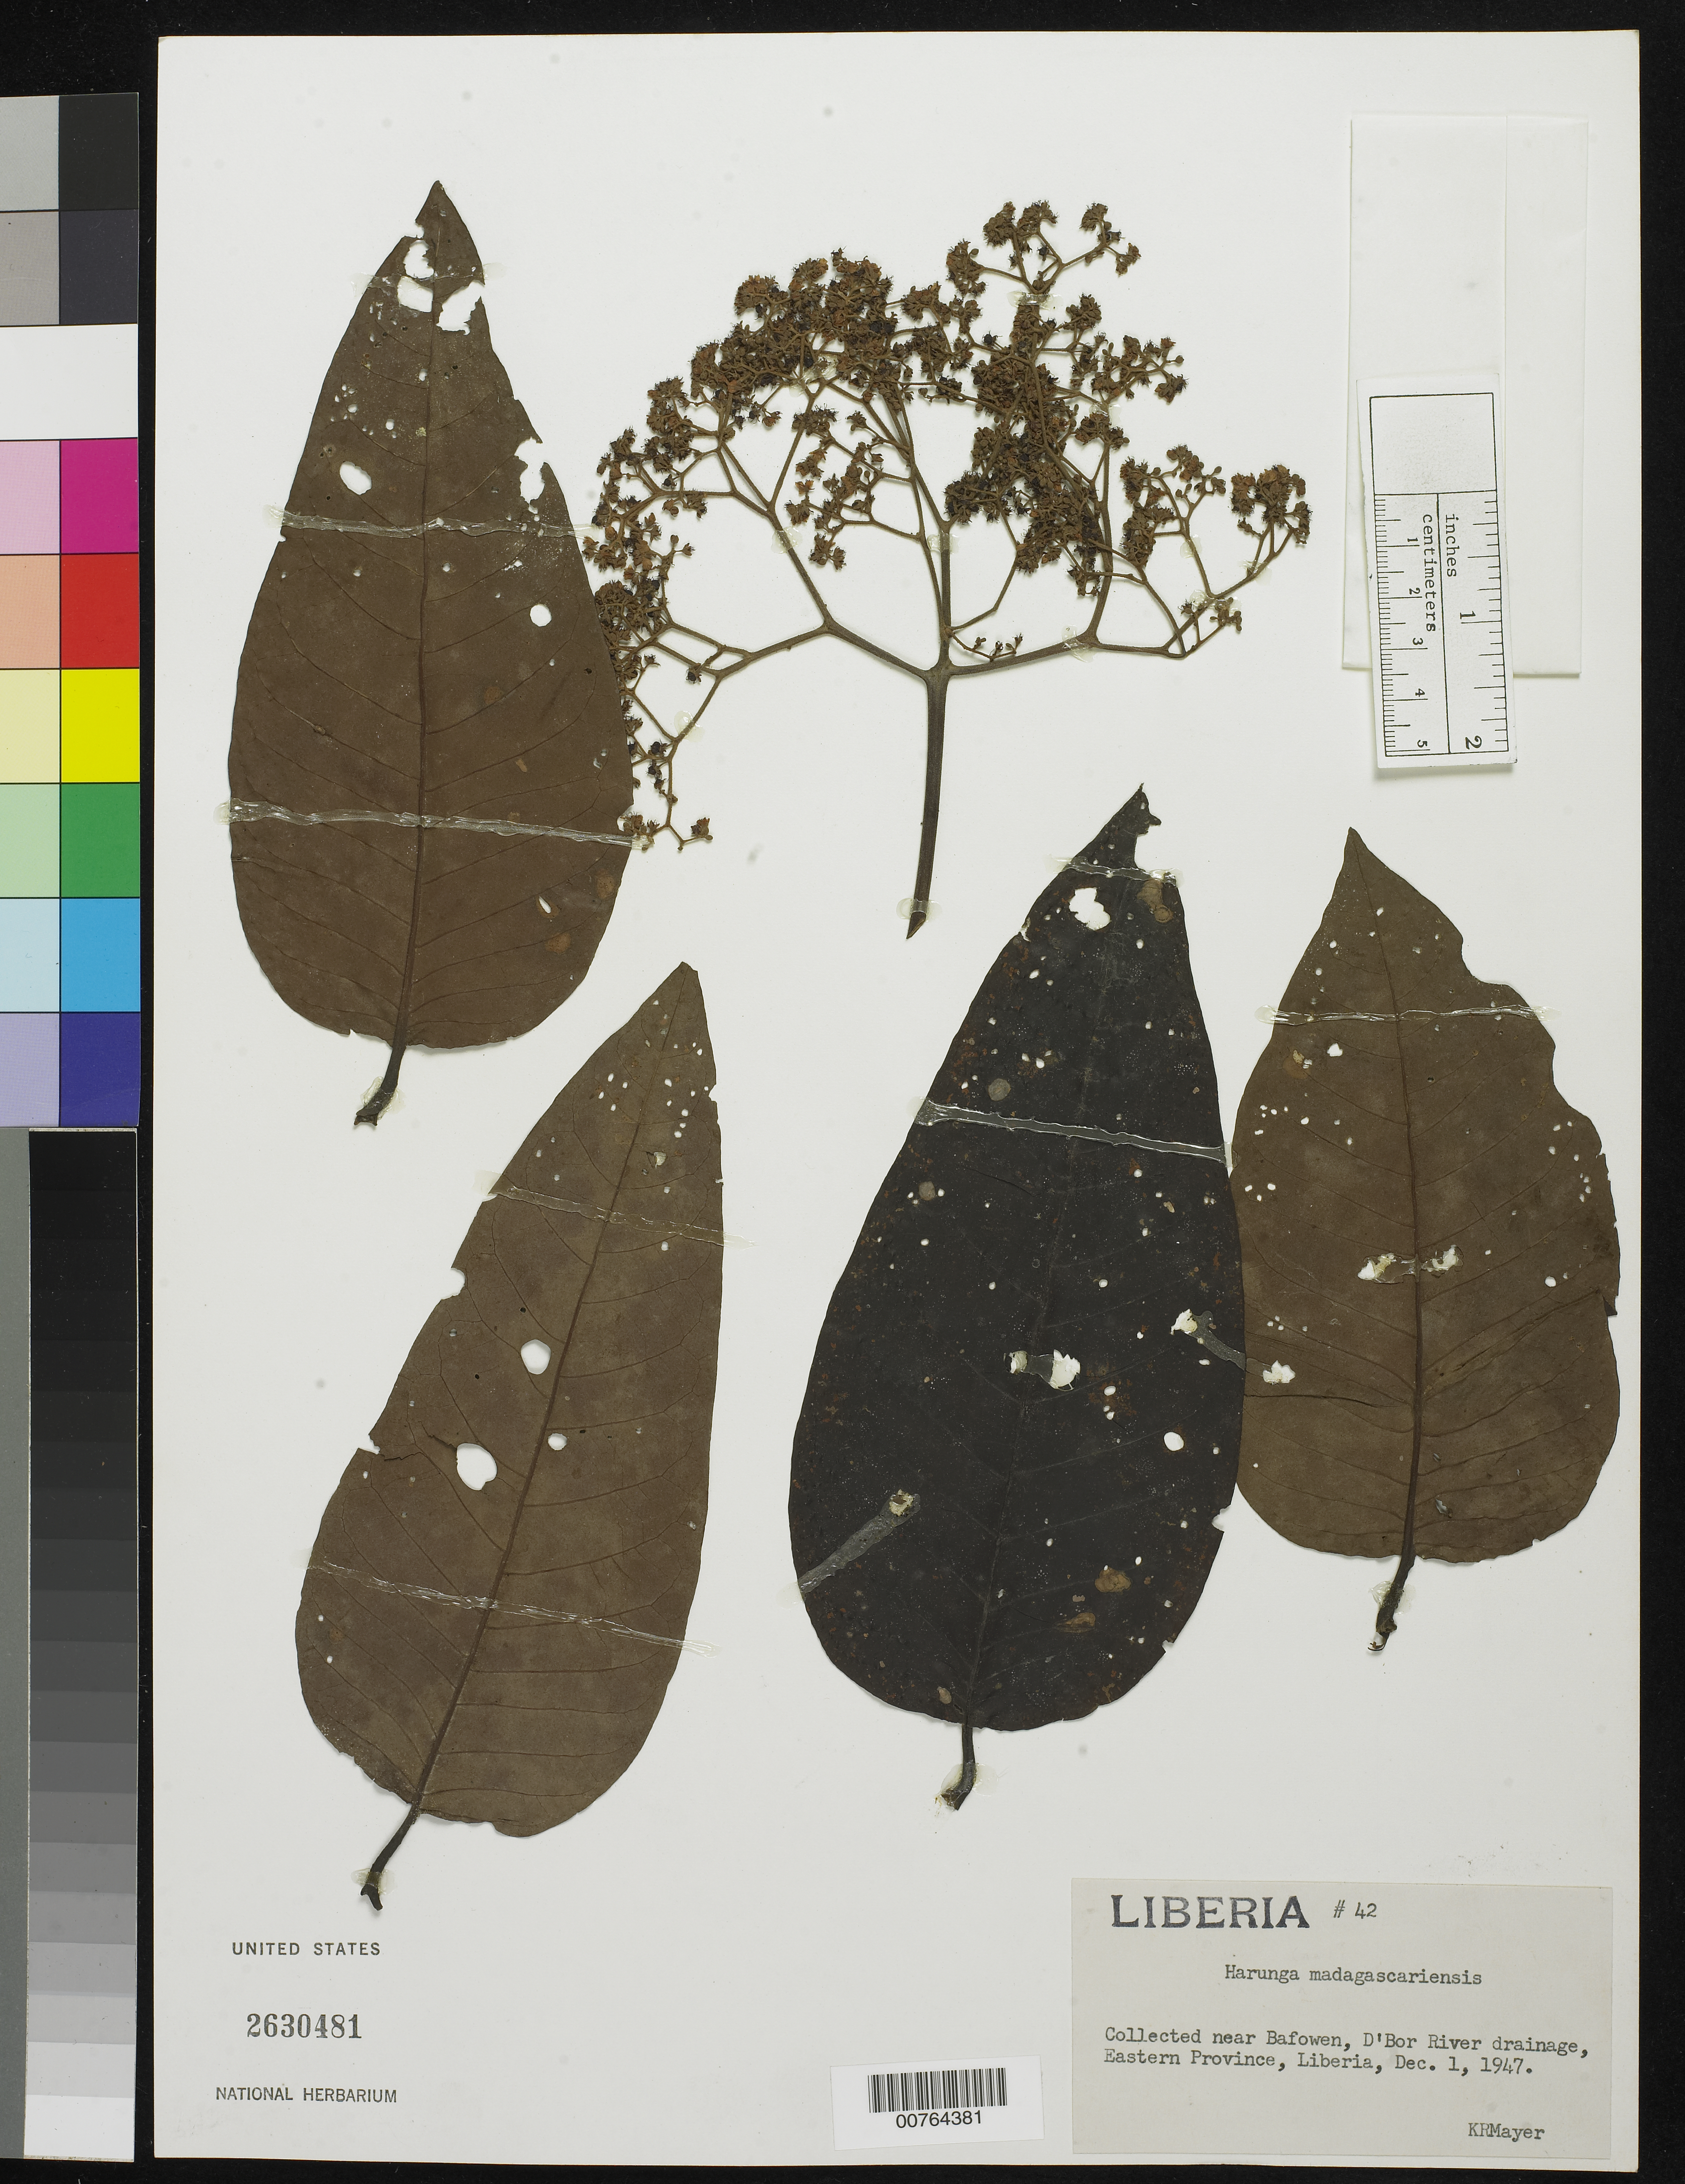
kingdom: Plantae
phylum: Tracheophyta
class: Magnoliopsida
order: Malpighiales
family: Hypericaceae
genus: Haronga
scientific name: Haronga madagascariensis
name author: (Lam. ex Poir.) Choisy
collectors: K. R. Mayer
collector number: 42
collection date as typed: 01 Dec 1947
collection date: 1947-12-01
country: Liberia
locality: Eastern Province, near Bafowen, D'Bor River drainage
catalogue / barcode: US 2630481